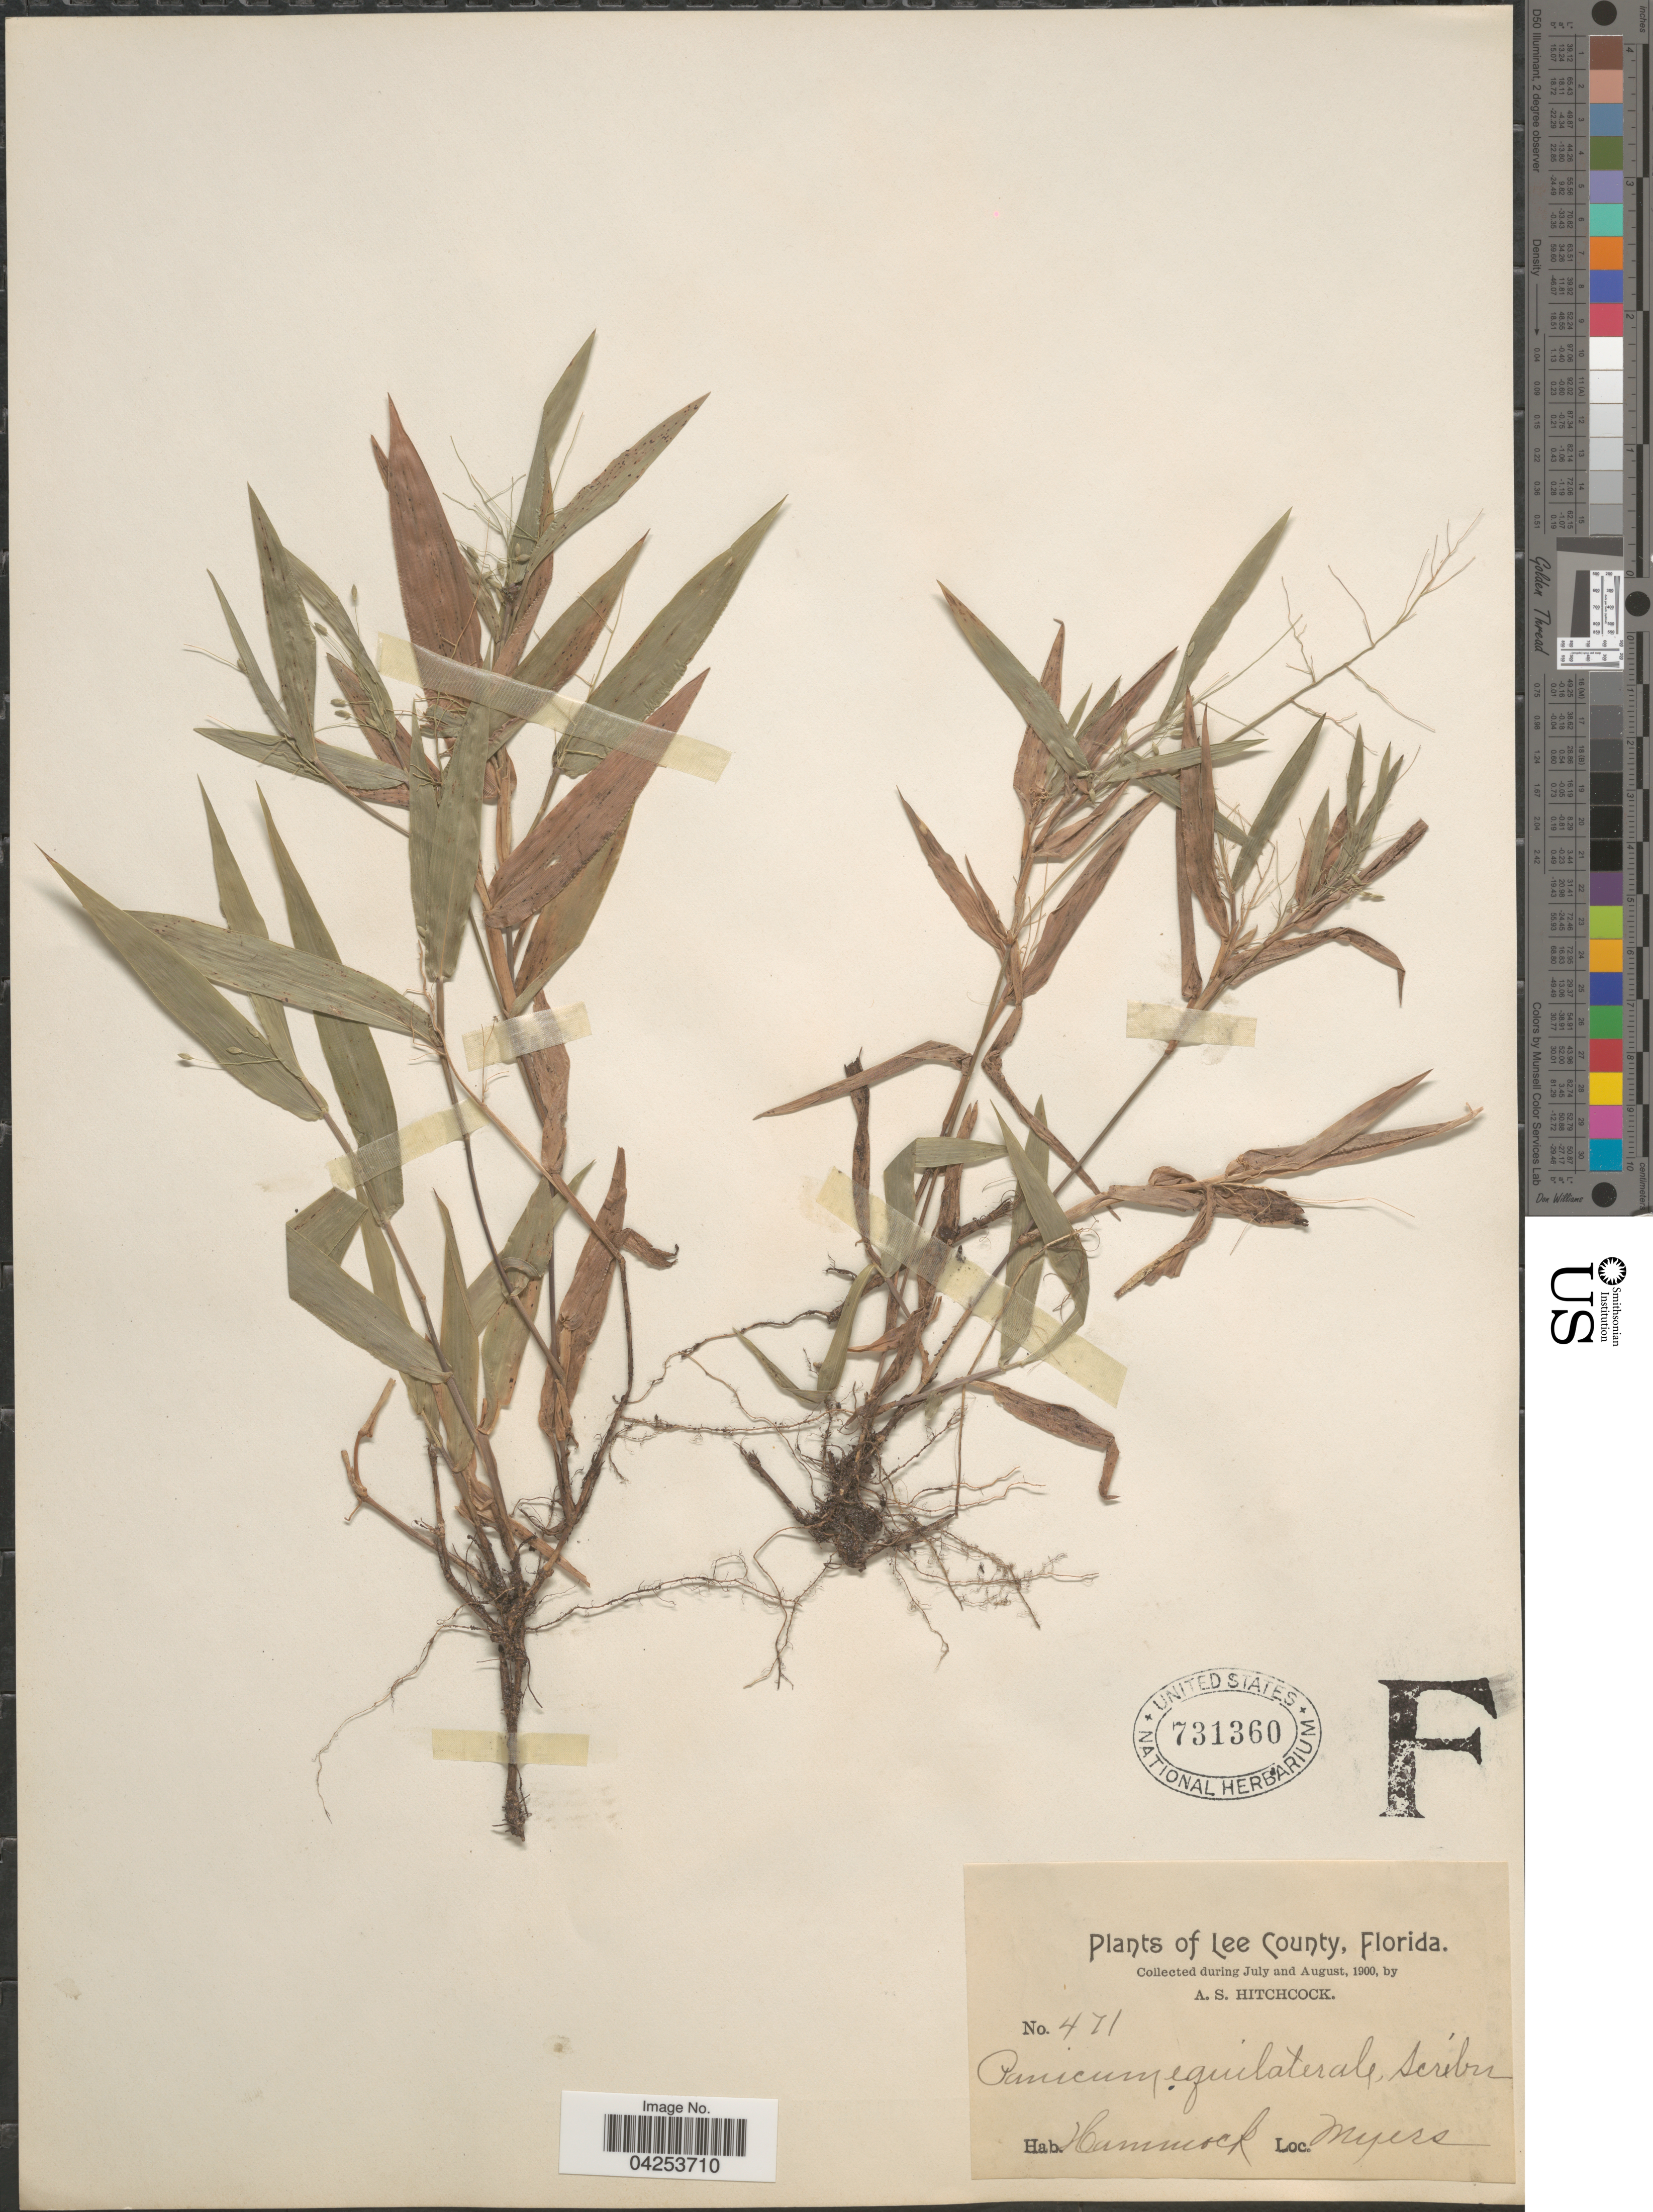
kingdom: Plantae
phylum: Tracheophyta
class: Liliopsida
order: Poales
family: Poaceae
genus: Dichanthelium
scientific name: Dichanthelium commutatum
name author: (Schult.) Gould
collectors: A. S. Hitchcock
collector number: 471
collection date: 1900-07/1900-08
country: United States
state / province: Florida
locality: Lee County. Hammock. Myers.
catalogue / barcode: US 731360